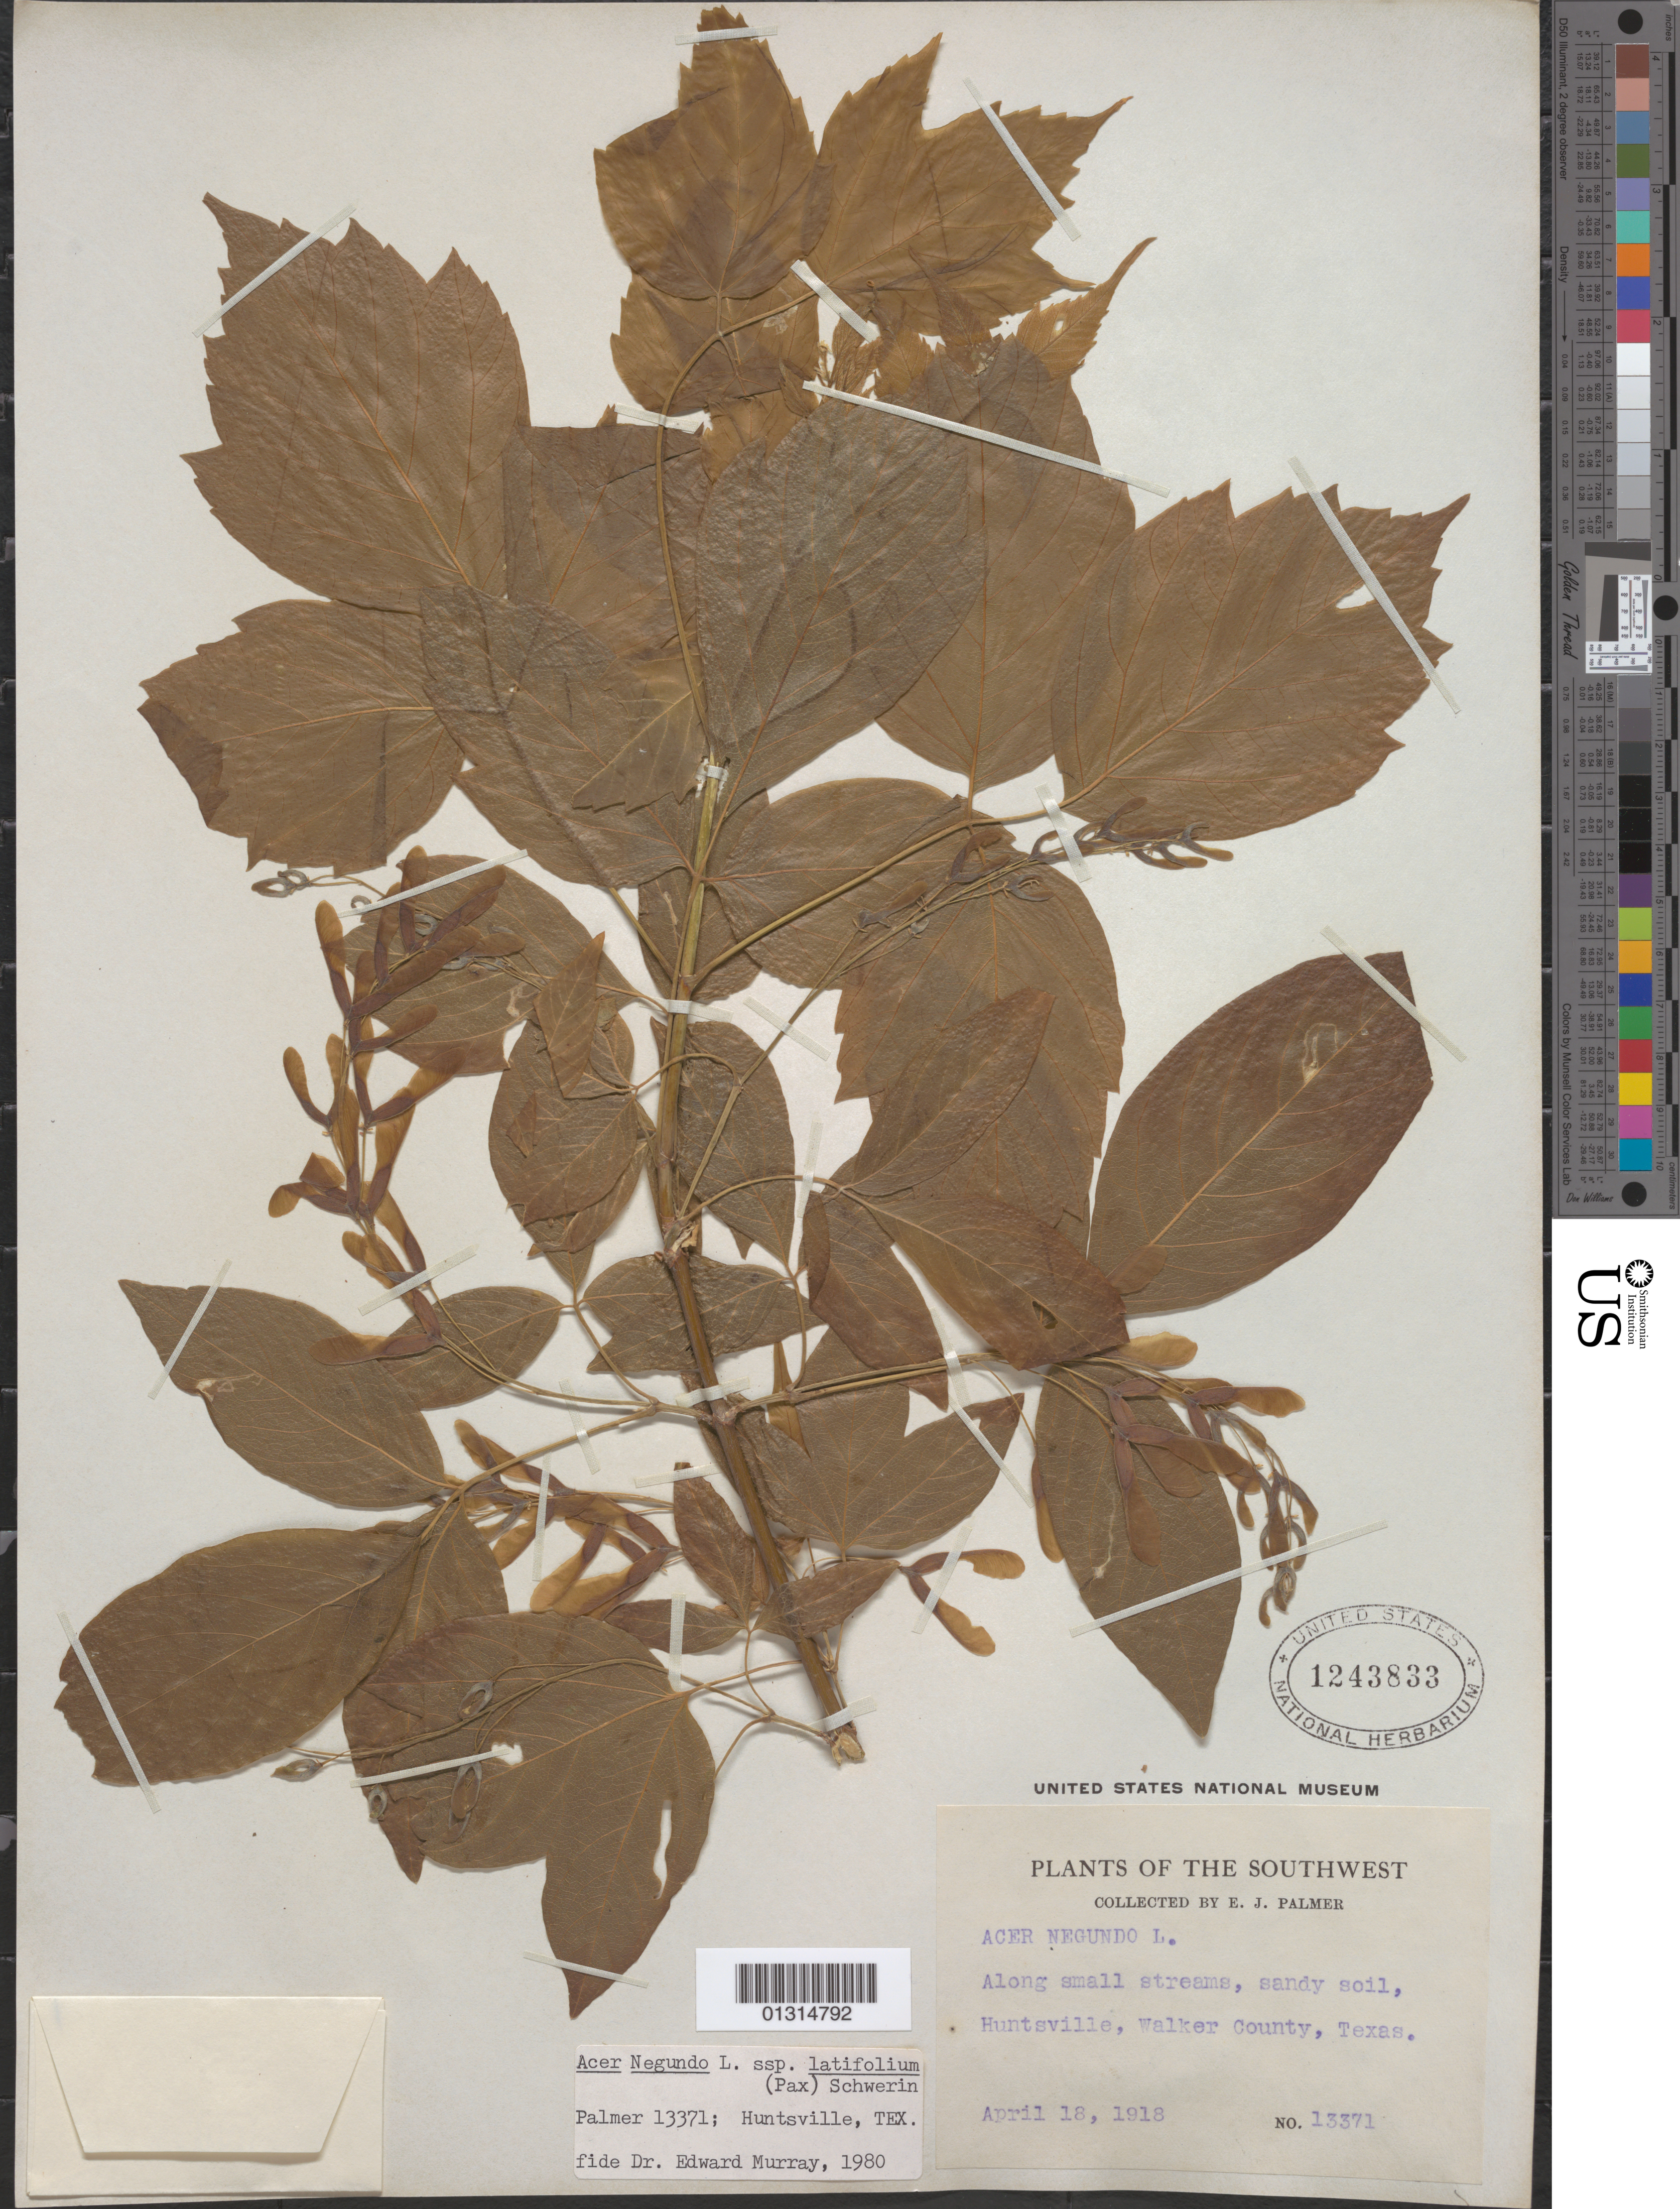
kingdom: Plantae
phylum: Tracheophyta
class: Magnoliopsida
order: Sapindales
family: Sapindaceae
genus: Acer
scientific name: Acer negundo subsp. latifolium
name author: (Pax) Schwer.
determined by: Murray, Edward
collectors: E. J. Palmer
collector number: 13371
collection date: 1918-04-18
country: United States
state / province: Texas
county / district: Walker County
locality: Walker County, Huntsville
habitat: Along small streams, sandy soil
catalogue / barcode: US 1243833